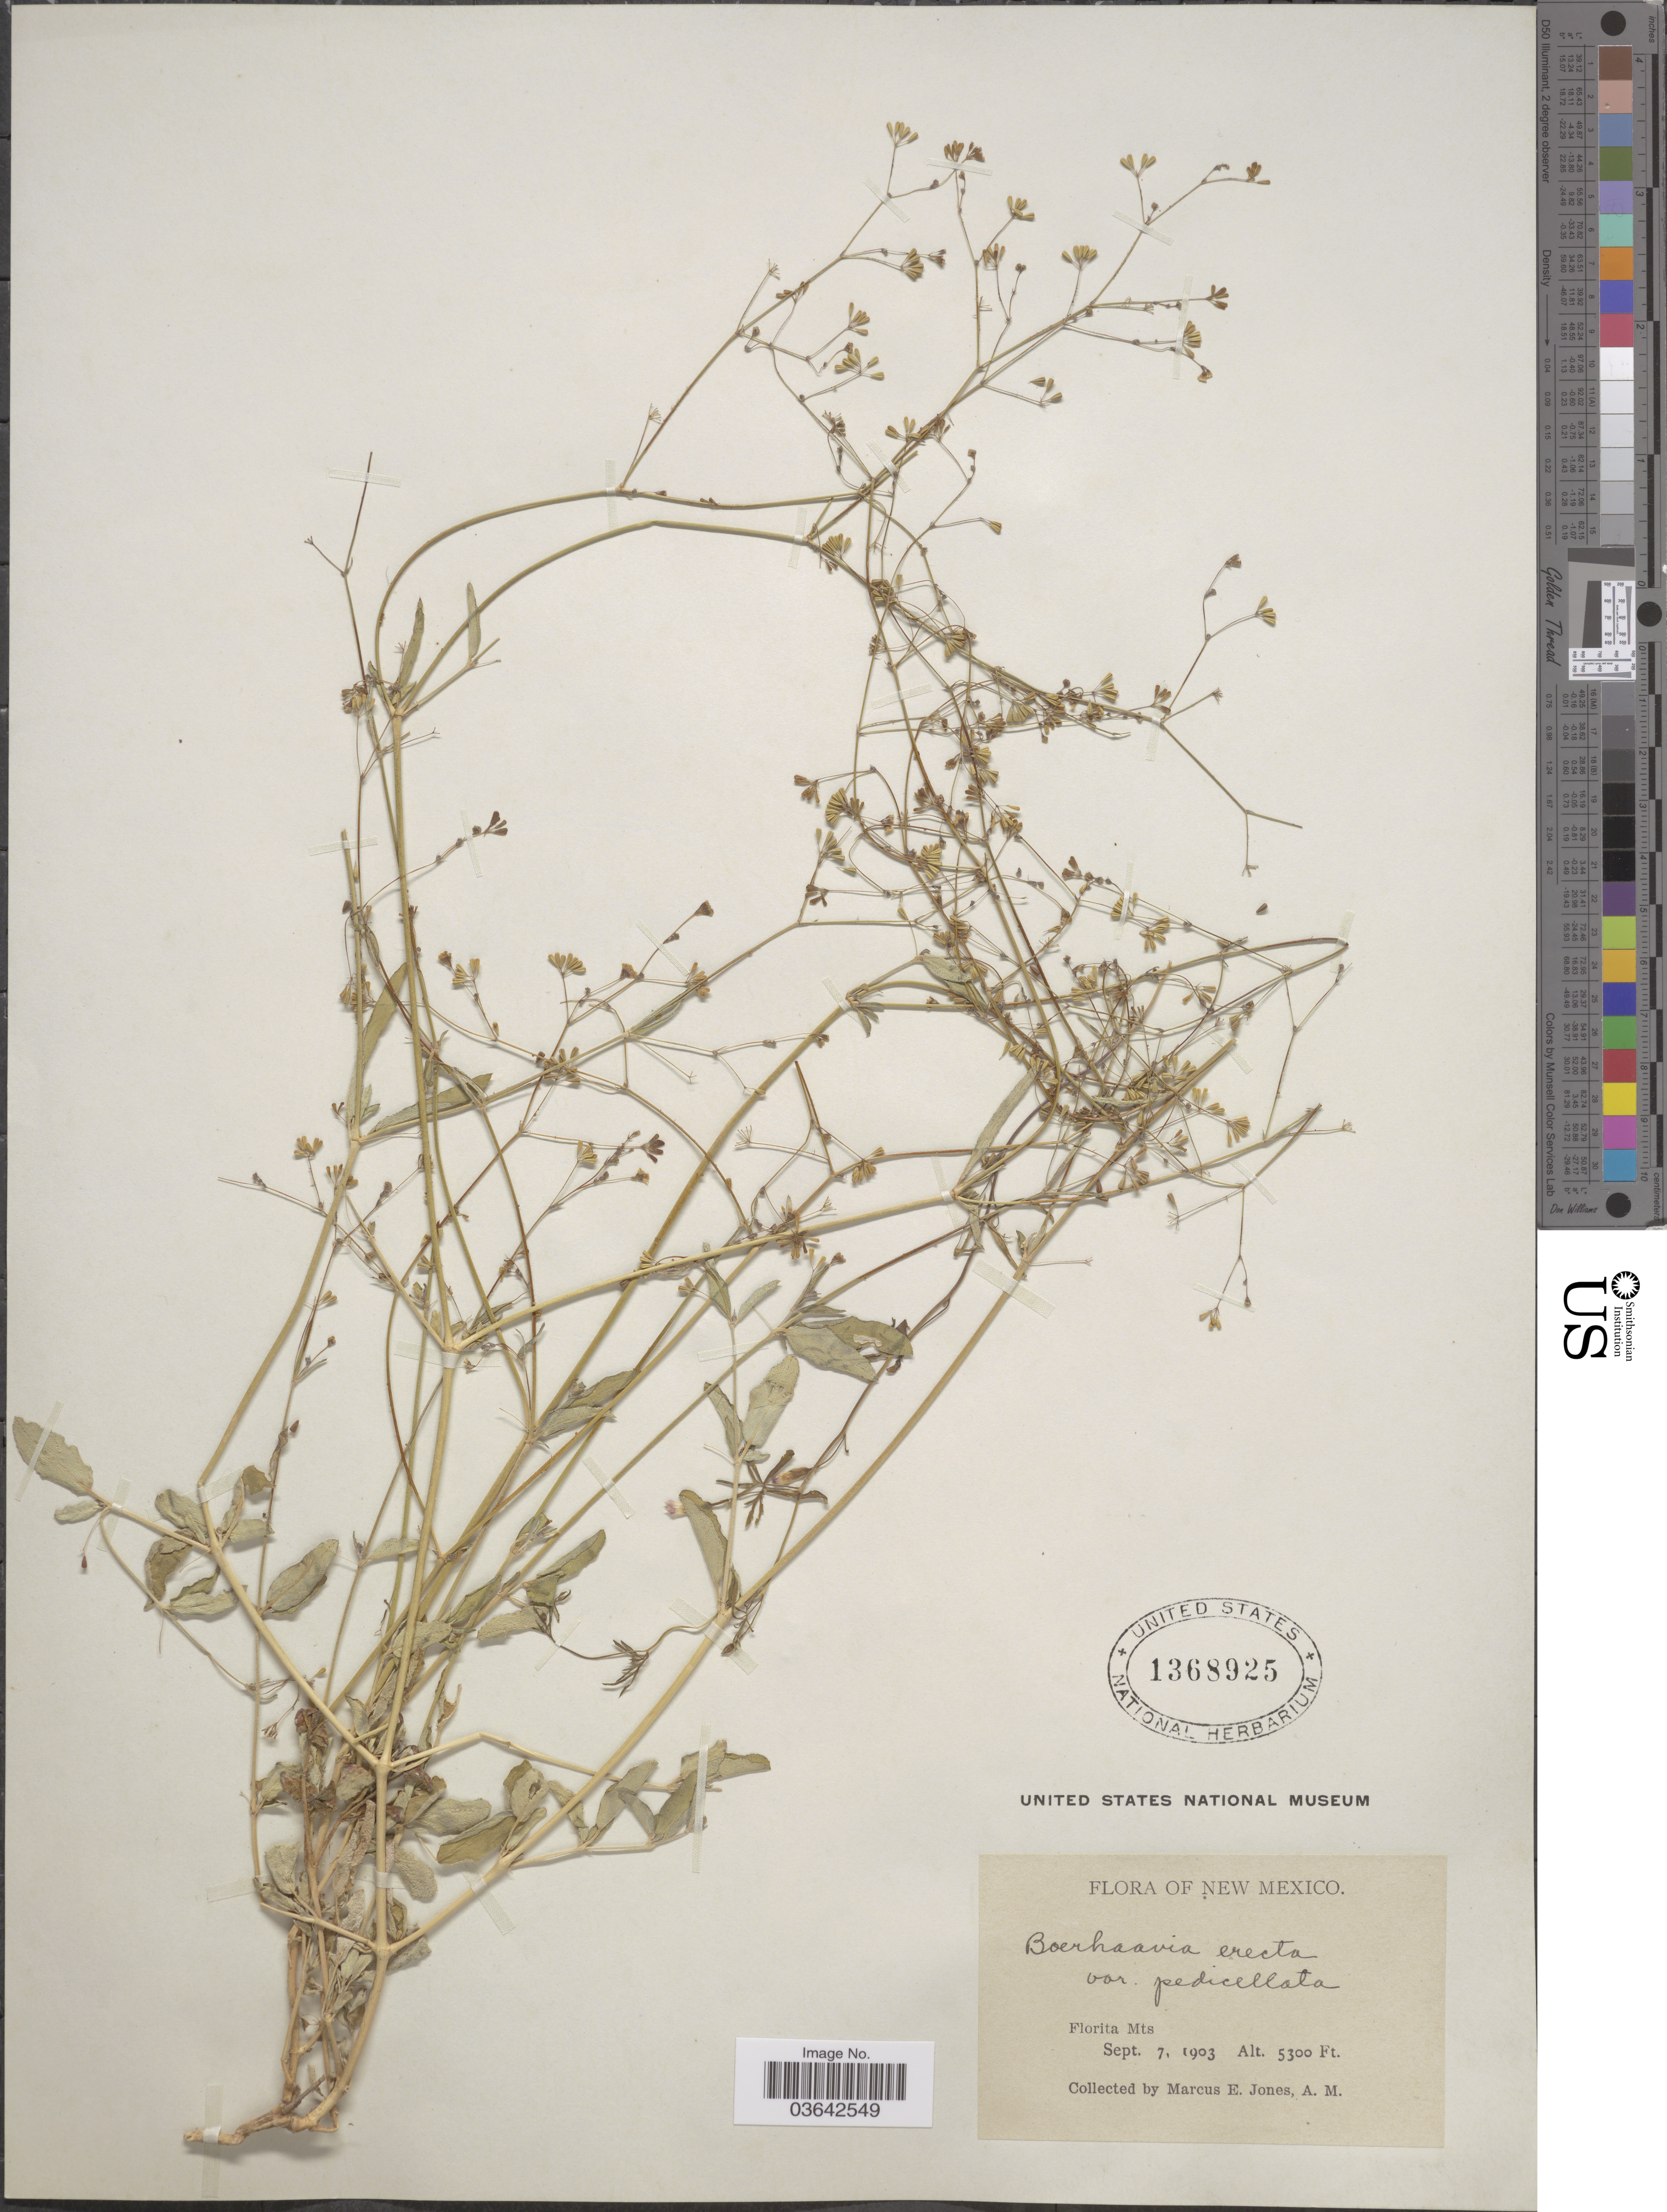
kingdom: Plantae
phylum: Tracheophyta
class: Magnoliopsida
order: Caryophyllales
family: Nyctaginaceae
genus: Boerhavia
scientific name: Boerhavia erecta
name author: L.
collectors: M. E. Jones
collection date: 1903-09-07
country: United States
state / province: New Mexico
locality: Florita Mts.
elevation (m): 1615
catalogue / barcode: US 1368925